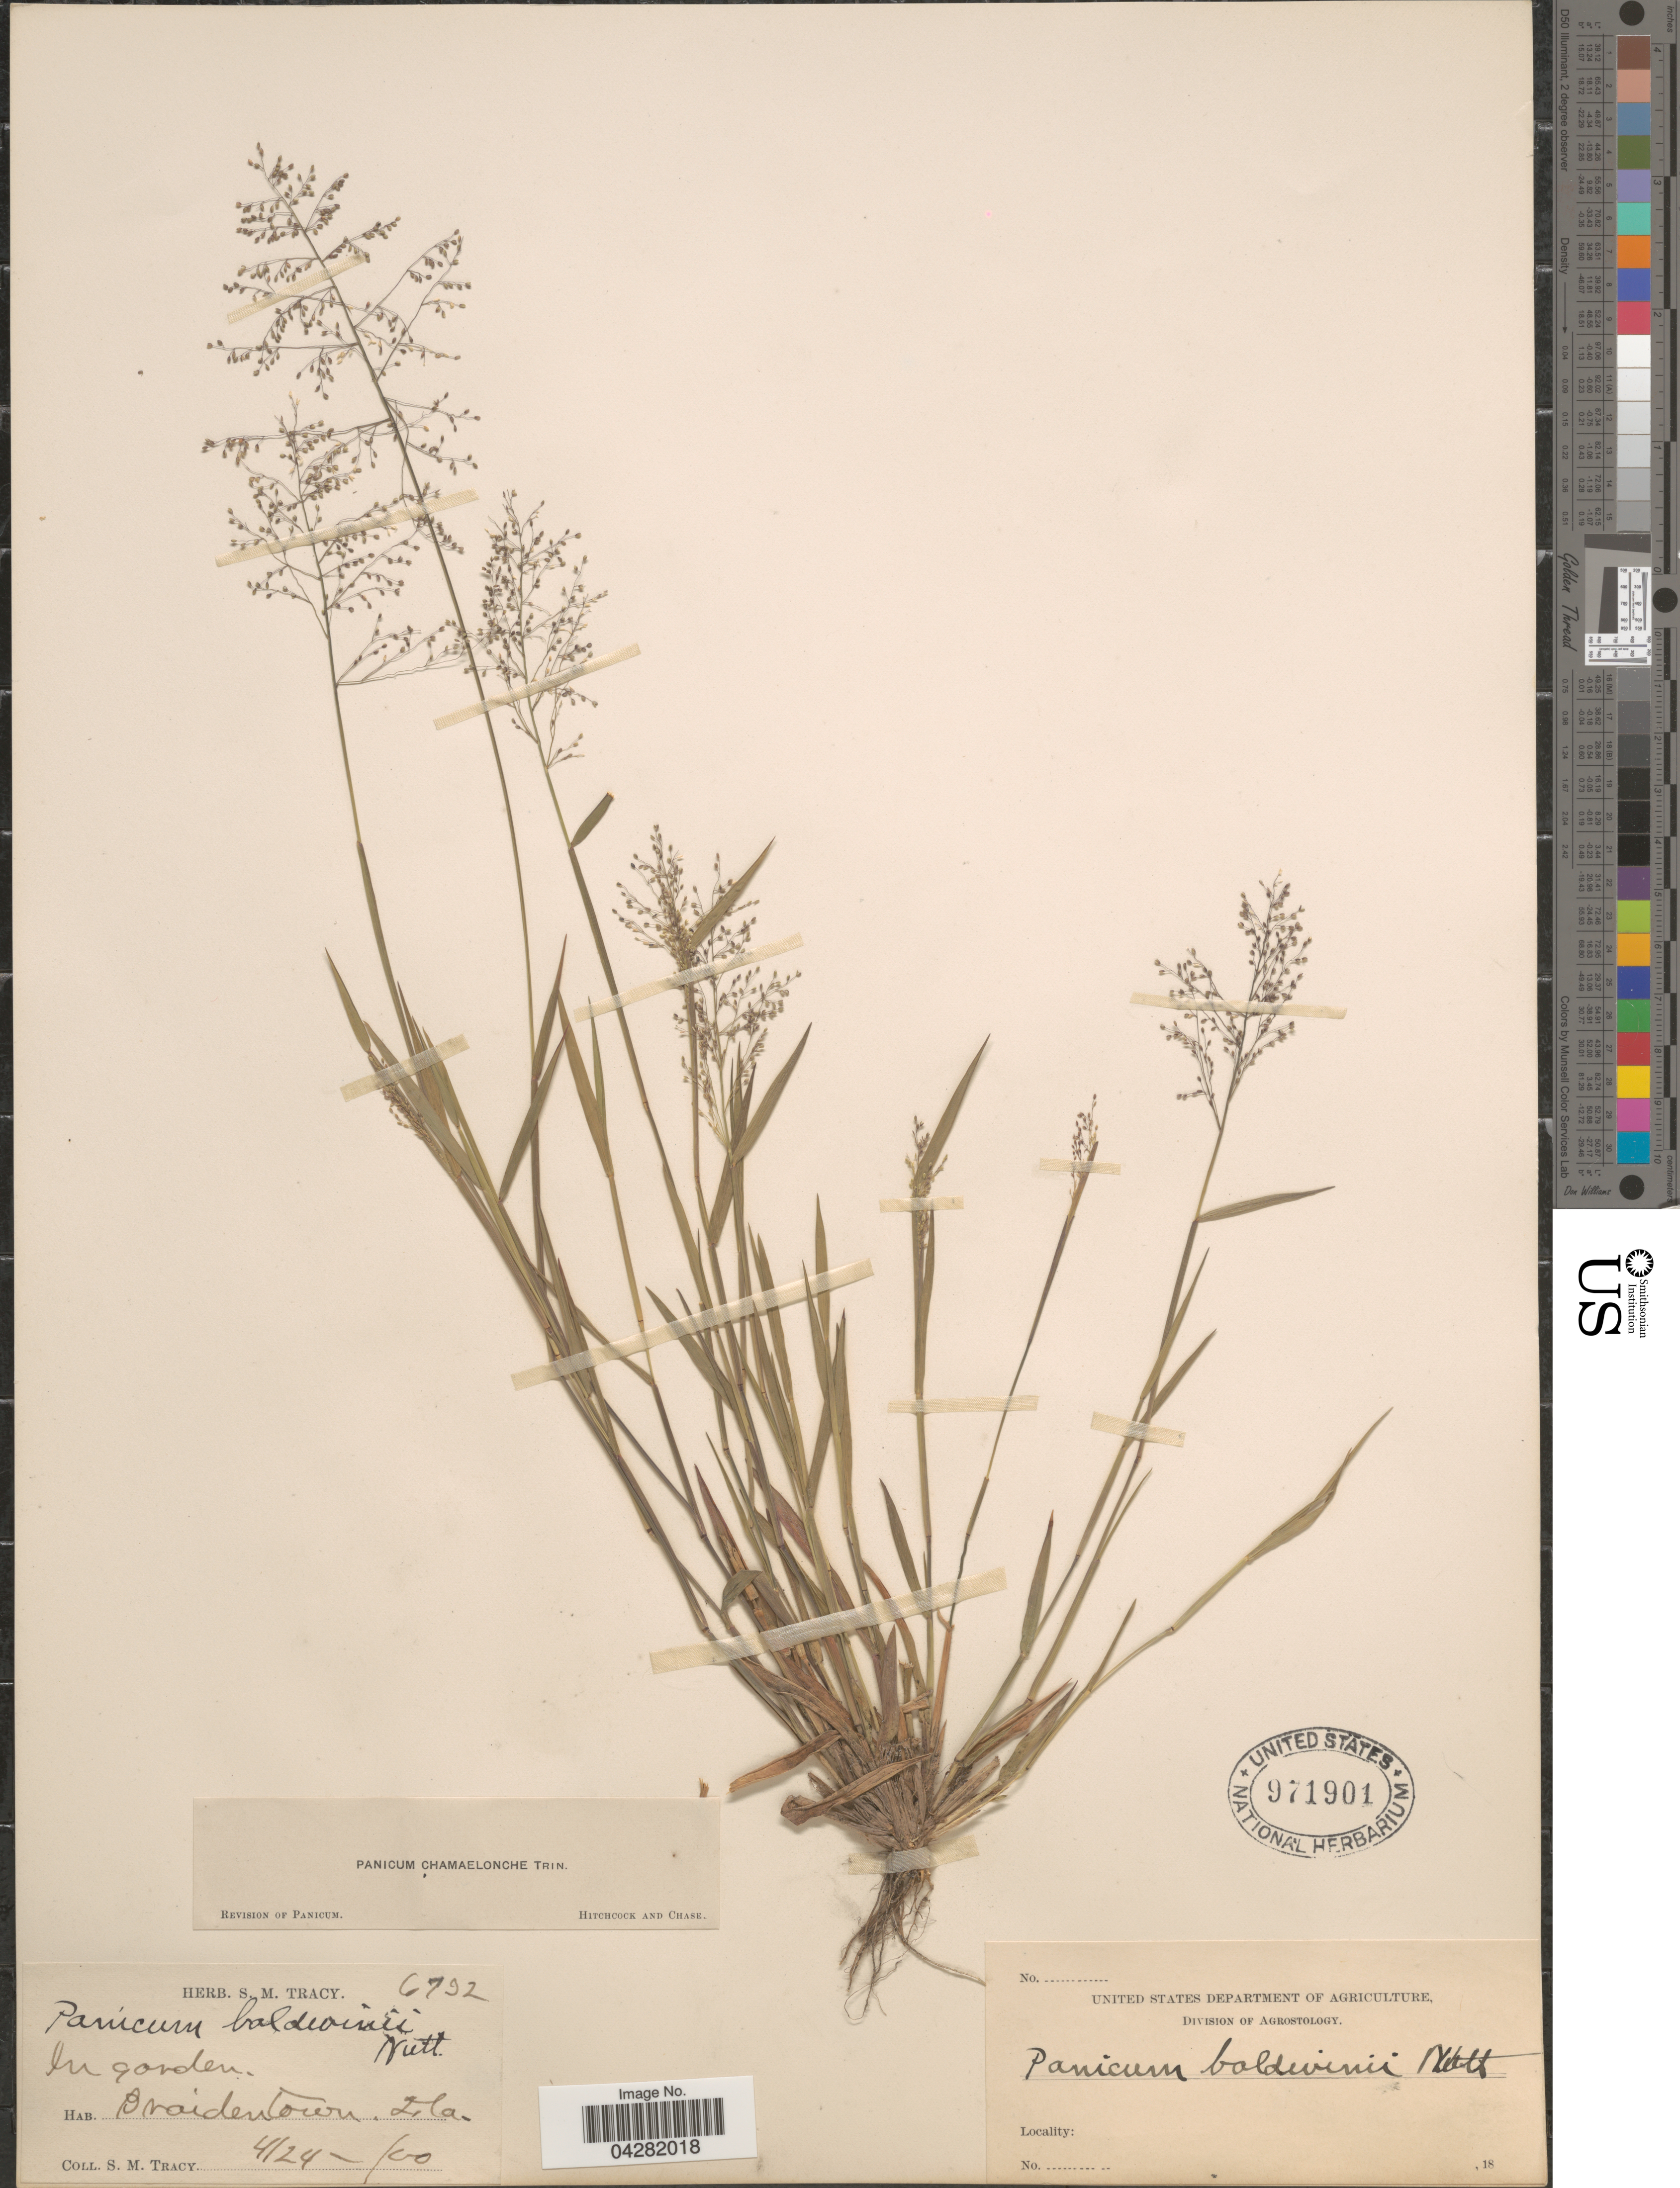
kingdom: Plantae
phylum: Tracheophyta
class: Liliopsida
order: Poales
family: Poaceae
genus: Dichanthelium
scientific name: Dichanthelium ensifolium var. ensifolium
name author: (Baldwin ex Elliot) Gould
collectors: S. M. Tracy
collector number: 6792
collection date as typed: Transcribed d/m/y: 24/4/0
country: United States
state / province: Florida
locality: In garden. Braidentown.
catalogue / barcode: US 971901